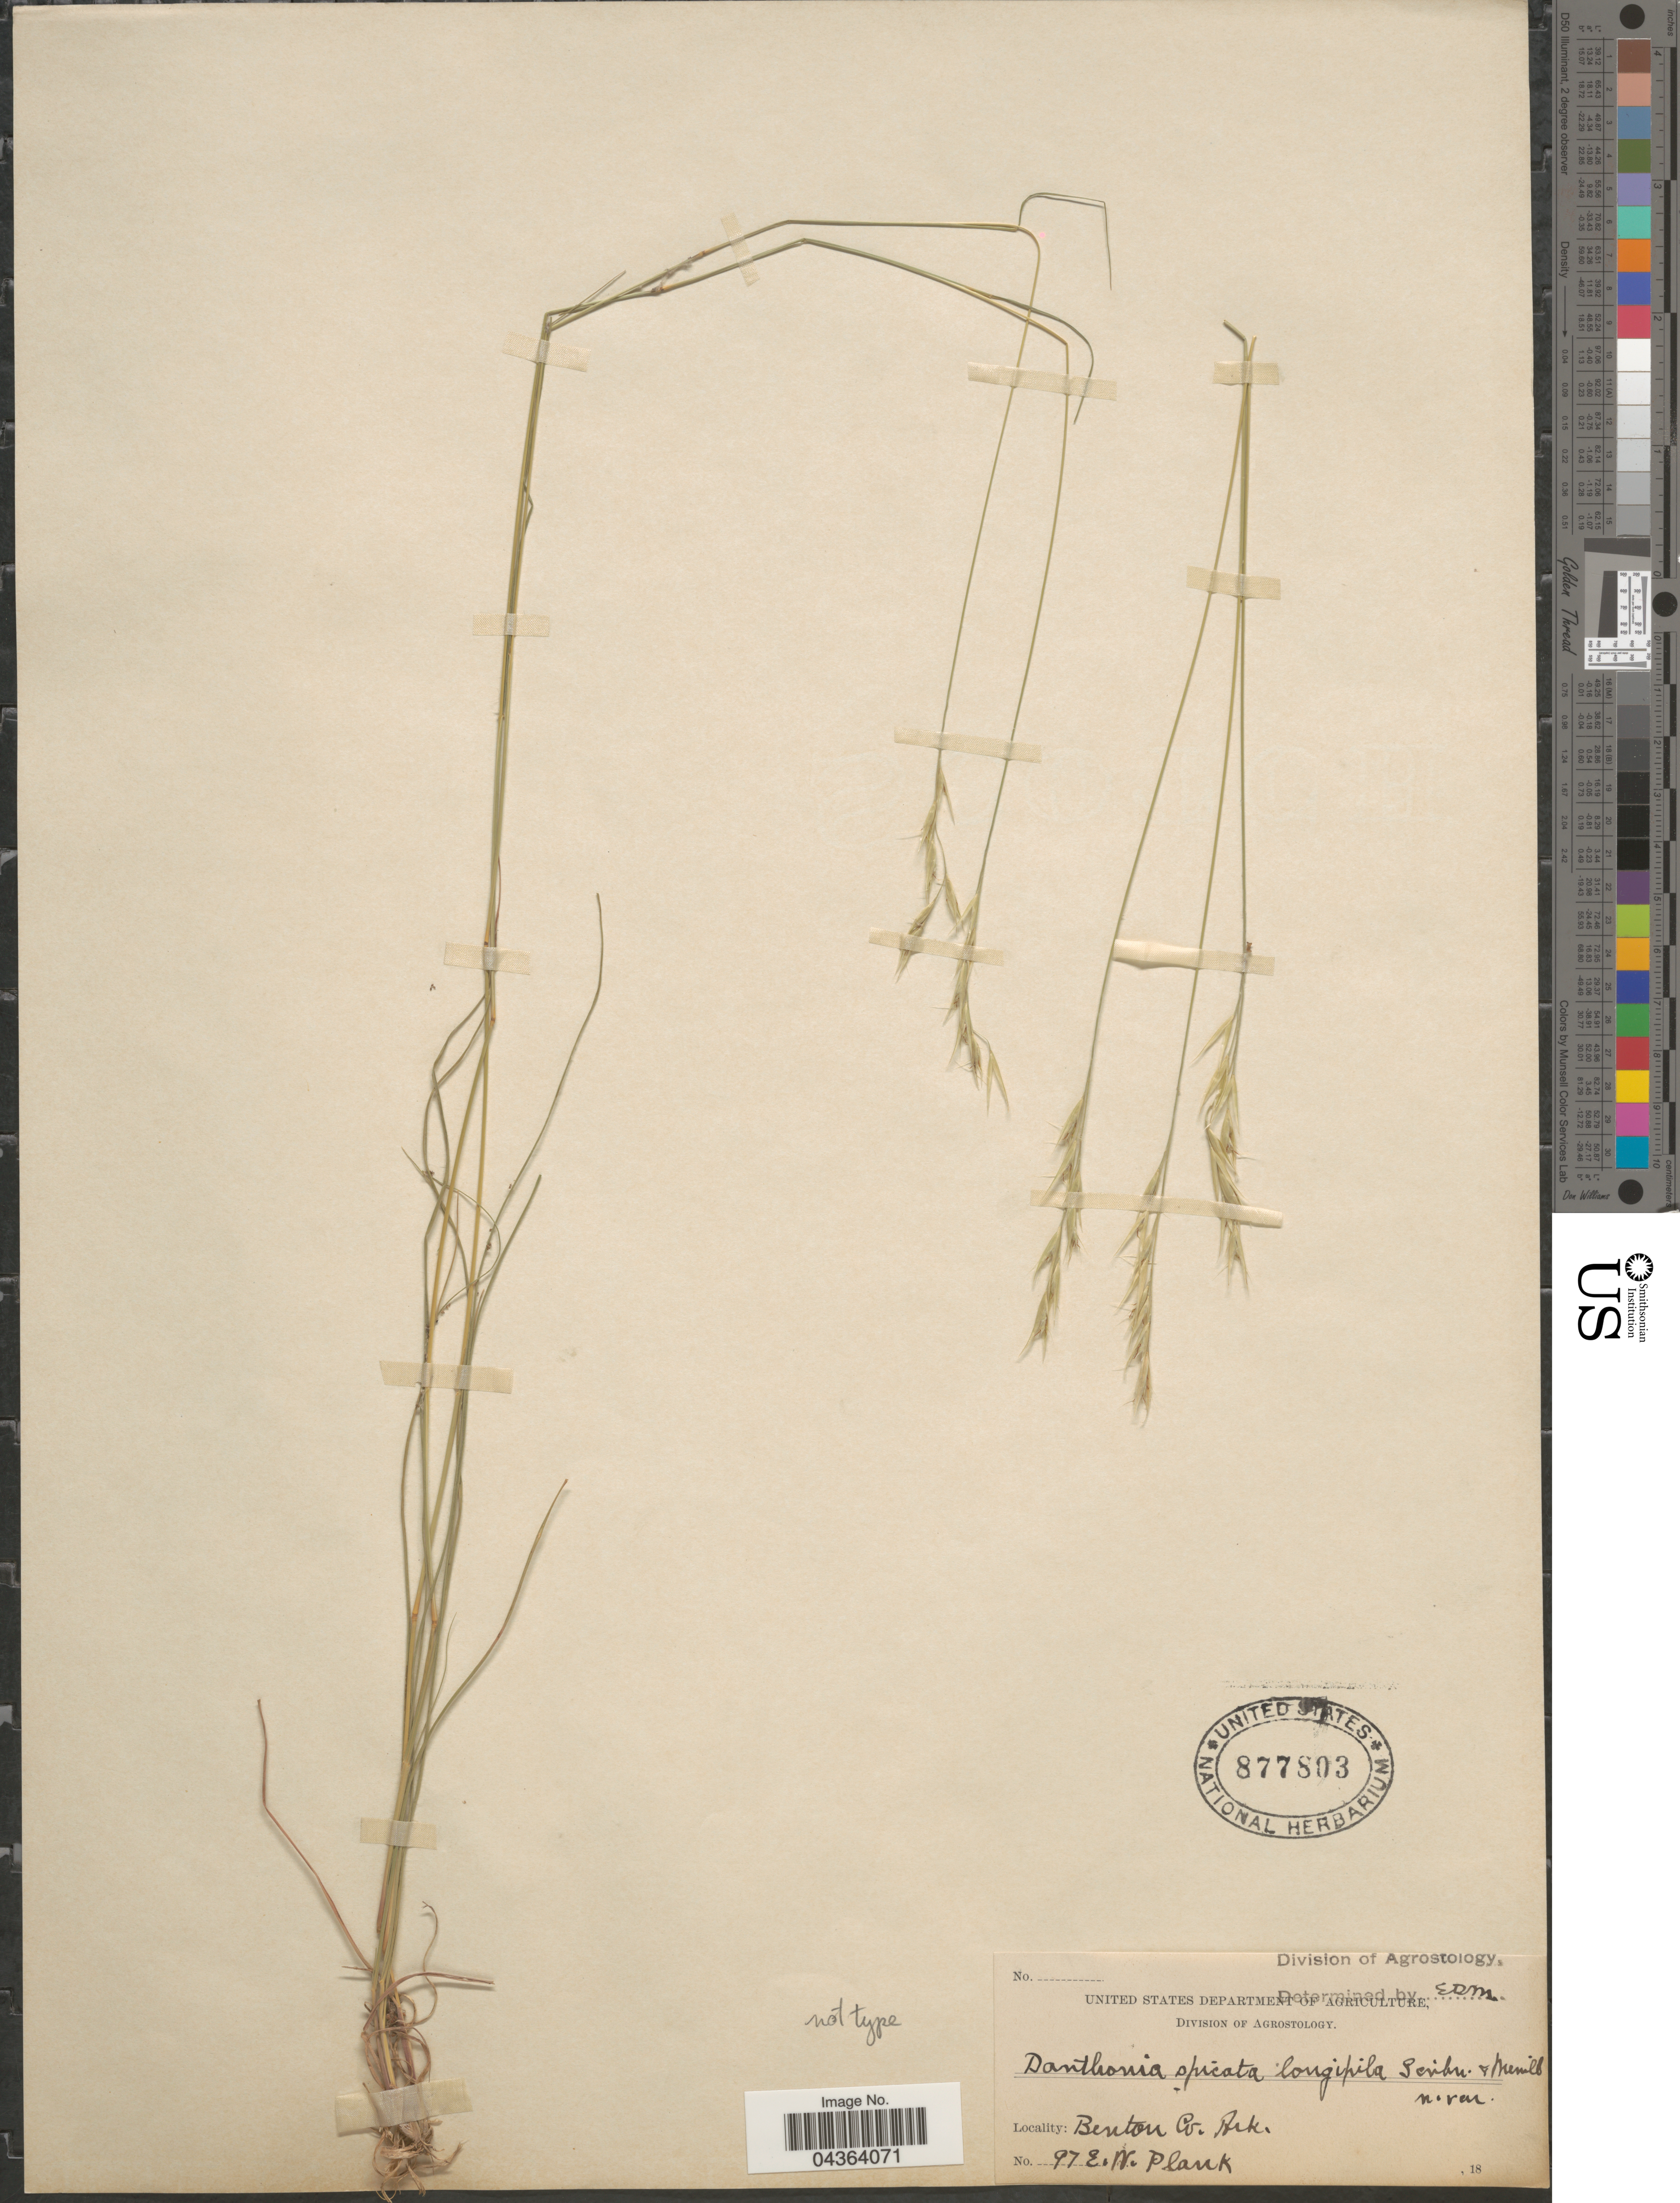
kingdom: Plantae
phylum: Tracheophyta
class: Liliopsida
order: Poales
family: Poaceae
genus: Danthonia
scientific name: Danthonia spicata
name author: (L.) P. Beauv. ex Roem. & Schult.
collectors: E. Plank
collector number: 97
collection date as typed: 18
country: United States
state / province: Texas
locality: Benton Co.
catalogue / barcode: US 877803